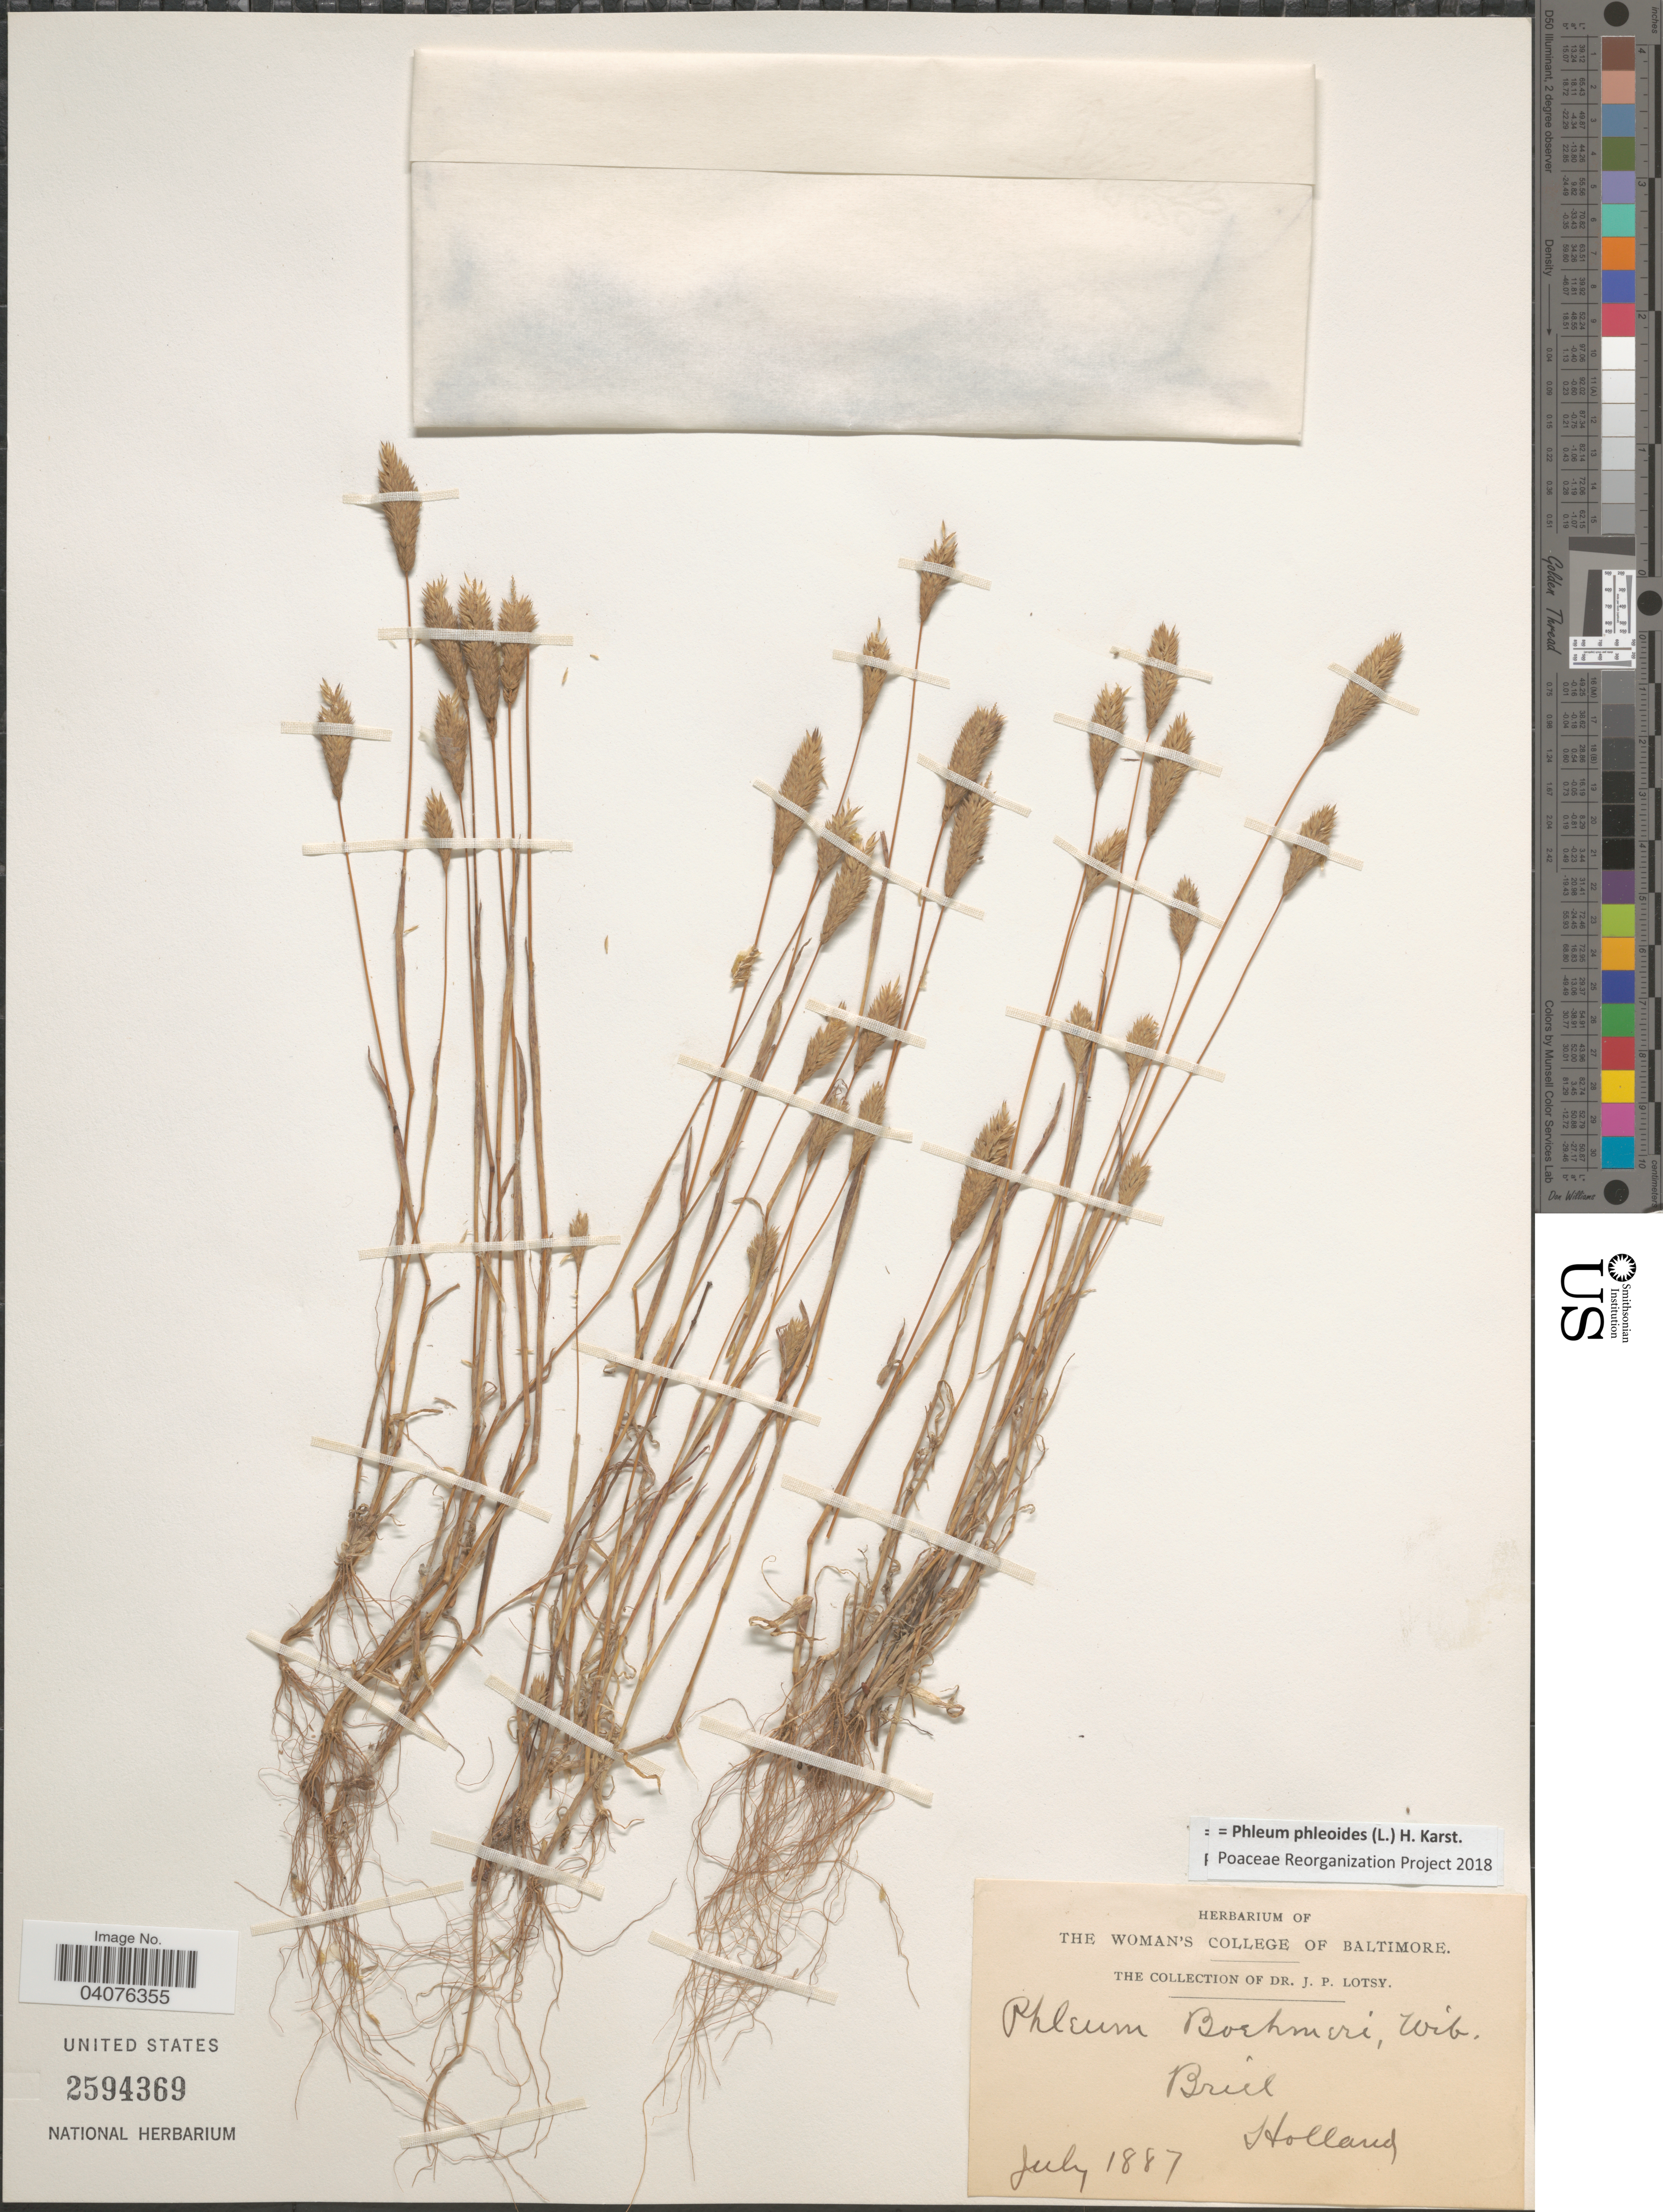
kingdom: Plantae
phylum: Tracheophyta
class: Liliopsida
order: Poales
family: Poaceae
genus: Phleum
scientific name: Phleum phleoides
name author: (L.) H. Karst.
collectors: J. Lotsy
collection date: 1887-07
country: Netherlands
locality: Briel. Holland.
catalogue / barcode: US 2594369